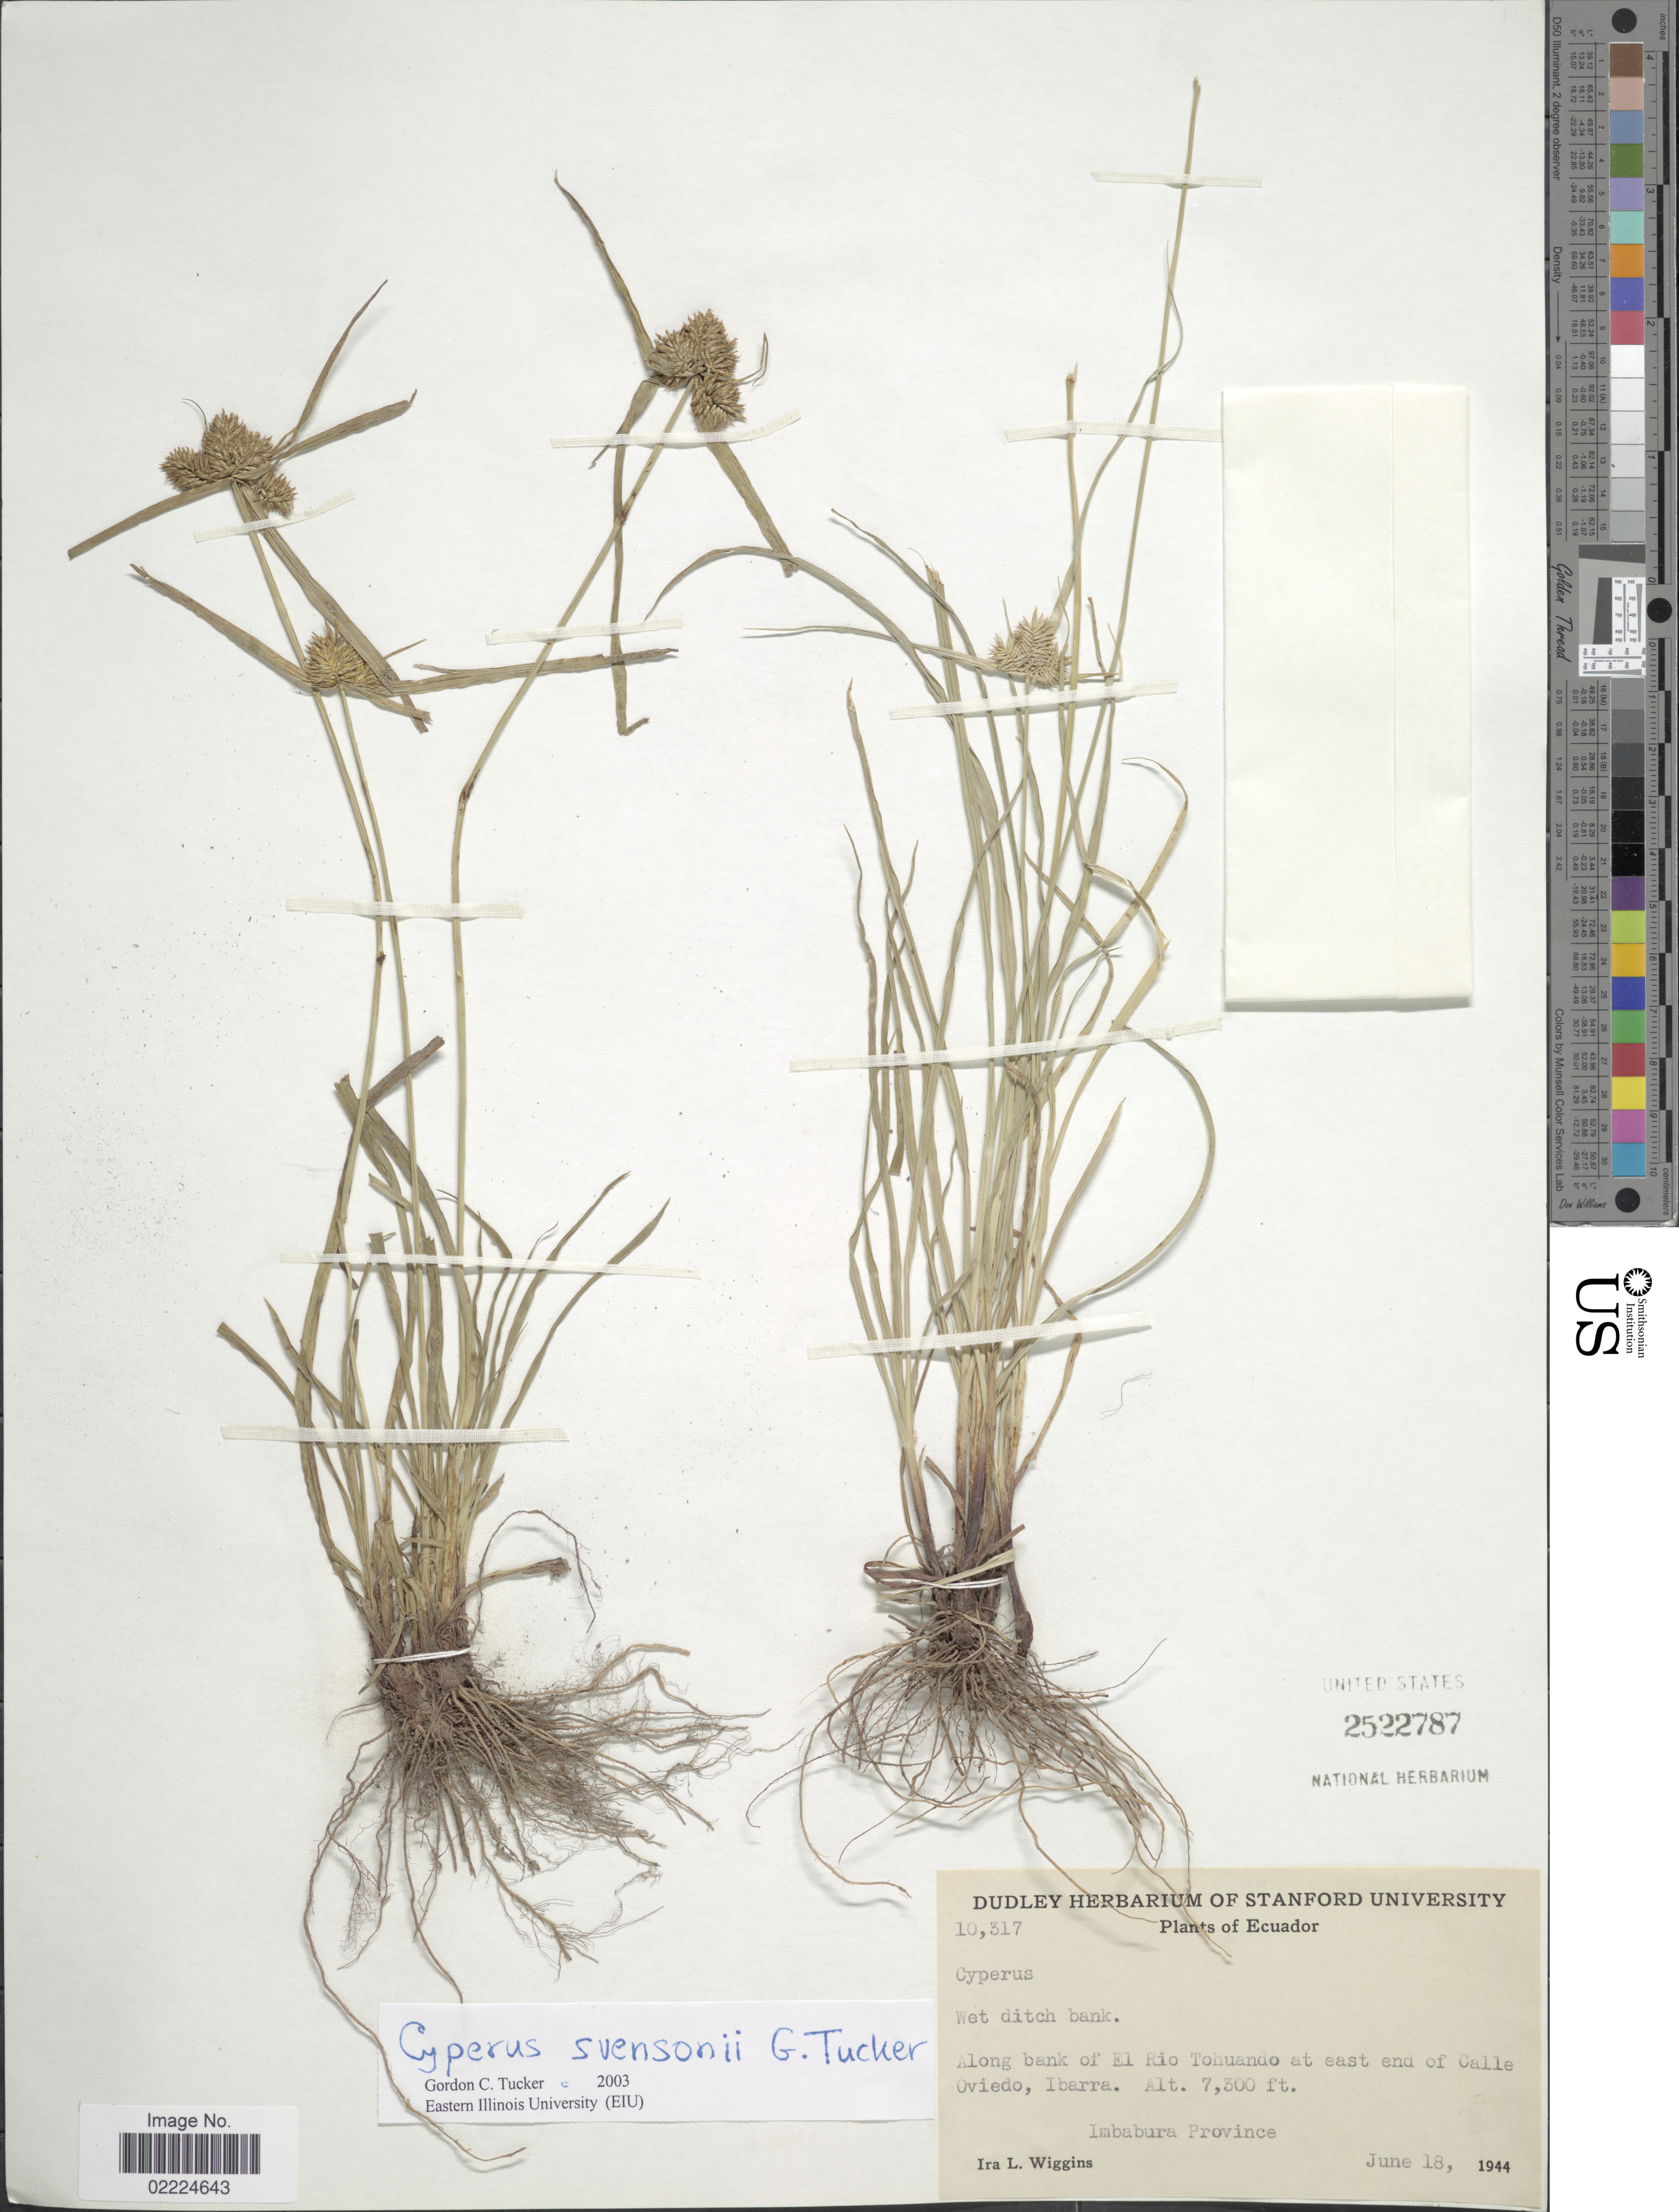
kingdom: Plantae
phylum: Tracheophyta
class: Liliopsida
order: Poales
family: Cyperaceae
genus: Cyperus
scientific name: Cyperus svensonii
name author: G.C. Tucker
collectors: I. L. Wiggins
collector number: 10317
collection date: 1944-06-18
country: Ecuador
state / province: Imbabura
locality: Along bank of El Tohuando at east end of Calle Oviedo, Ibarra. Imbabura Province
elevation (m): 2225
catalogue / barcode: US 2522787